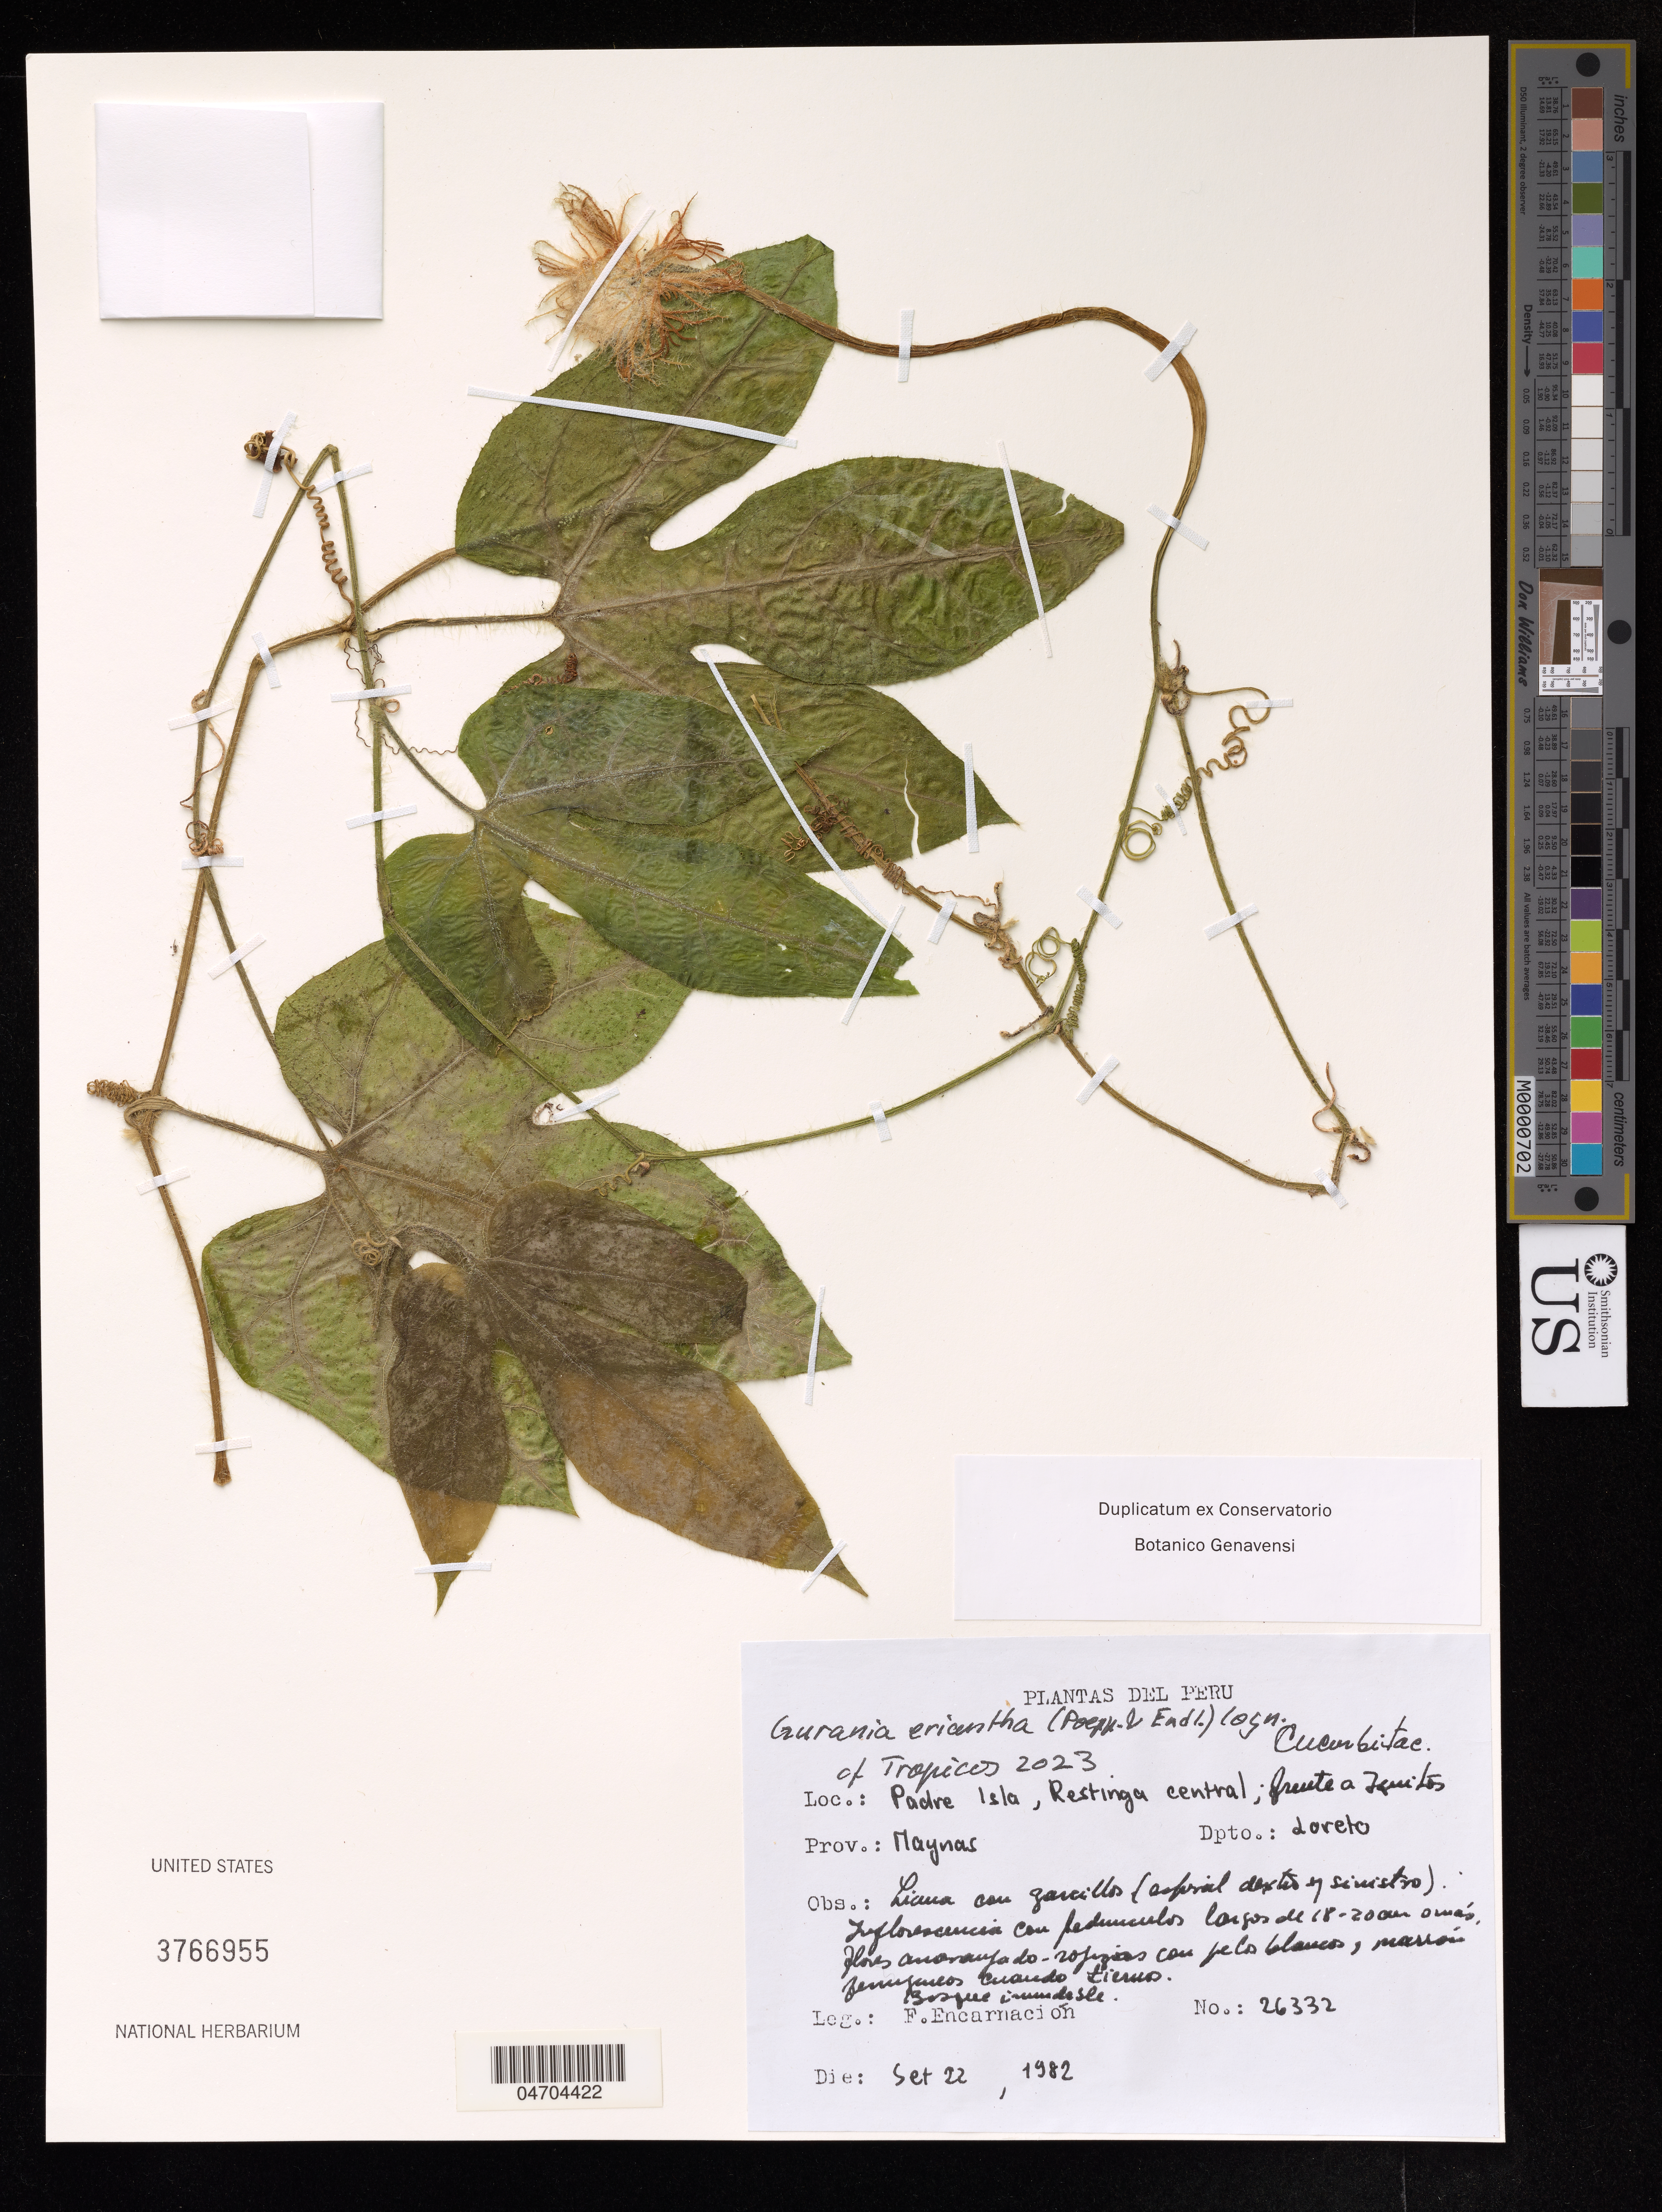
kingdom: Plantae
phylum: Tracheophyta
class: Magnoliopsida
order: Cucurbitales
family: Cucurbitaceae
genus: Gurania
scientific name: Gurania eriantha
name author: (Poepp. & Endl.) Cogn.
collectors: F. Encarnación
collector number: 26332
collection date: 1982-09-22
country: Peru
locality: Padre Isla, Restinga central; frunte* a Iquitos, Maynas, Loreto.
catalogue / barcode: US 3766955